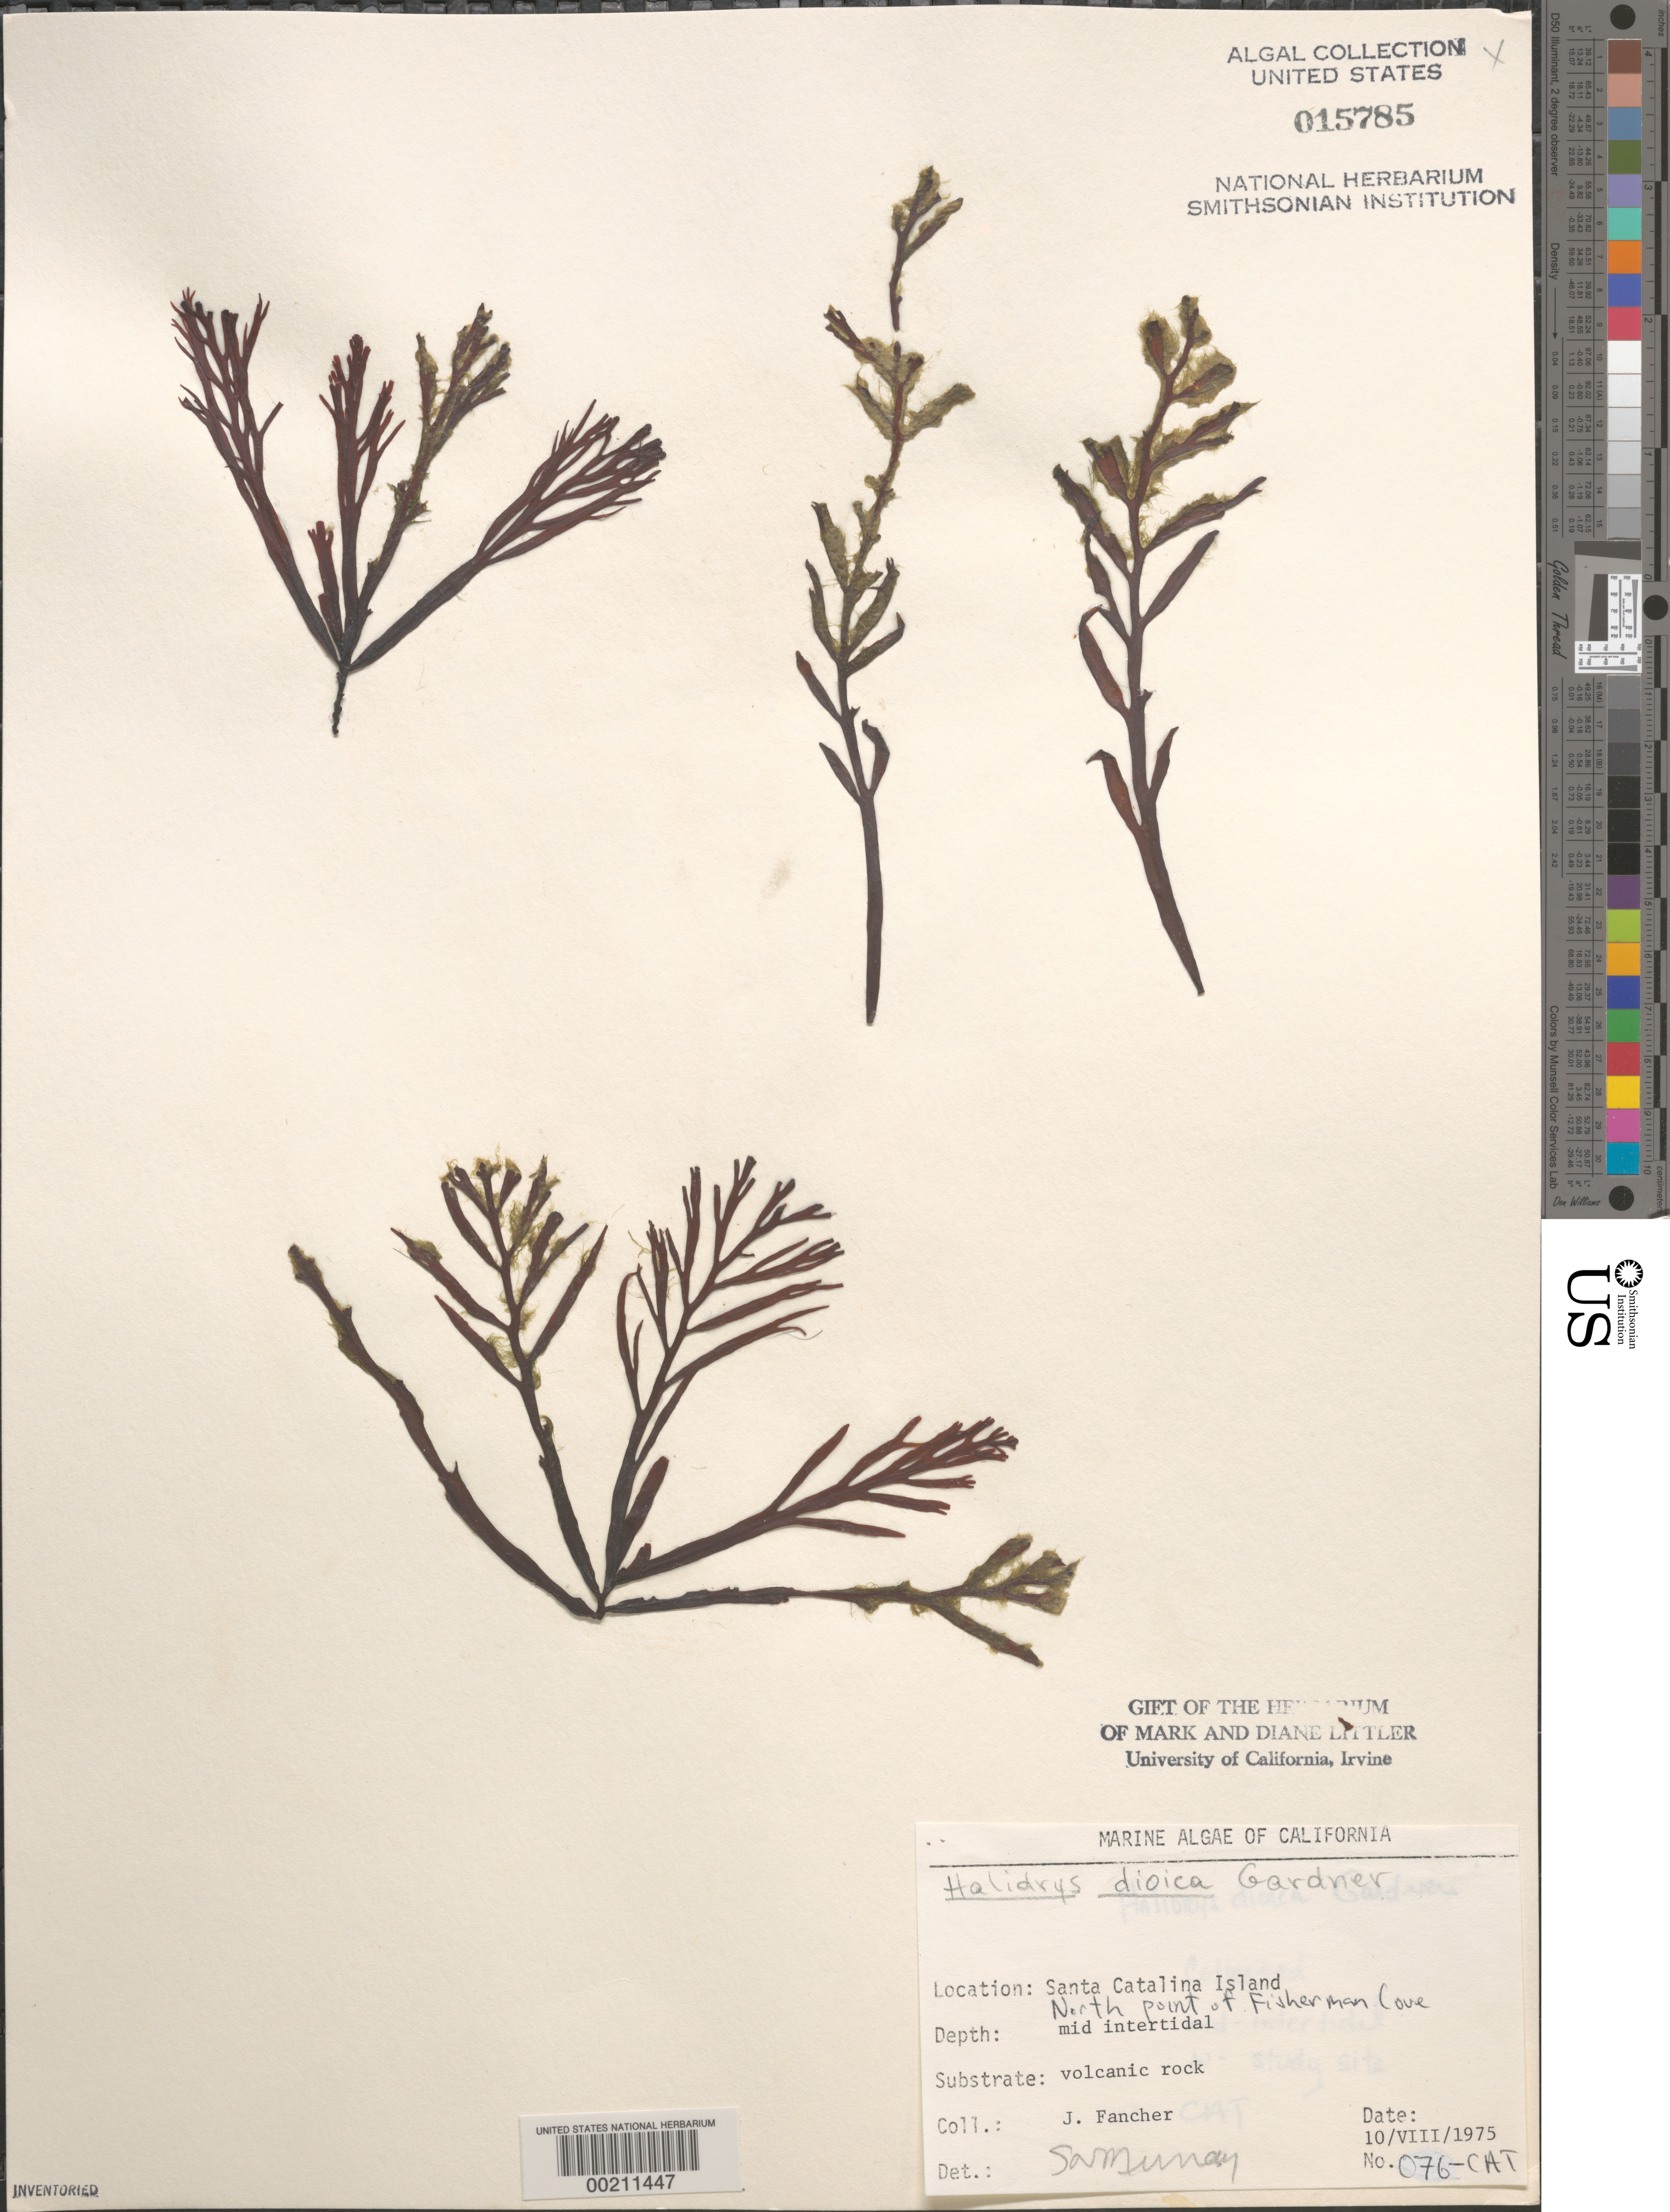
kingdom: Chromista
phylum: Ochrophyta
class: Phaeophyceae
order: Fucales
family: Sargassaceae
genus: Halidrys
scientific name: Halidrys dioica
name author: N.L. Gardner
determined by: Murray, S. N.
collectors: J. Fancher, W. Fitt, S. N. Murray, P. J. Trabue & K. Yoshihara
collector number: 076-cat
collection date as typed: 10 Aug 1975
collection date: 1975-08-10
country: United States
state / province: California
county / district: Los Angeles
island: Santa Catalina Island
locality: Fishermen Cove, North Point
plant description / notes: BLM-SOCALBIGHT Rocky Intertidal Survey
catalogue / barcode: US 15785